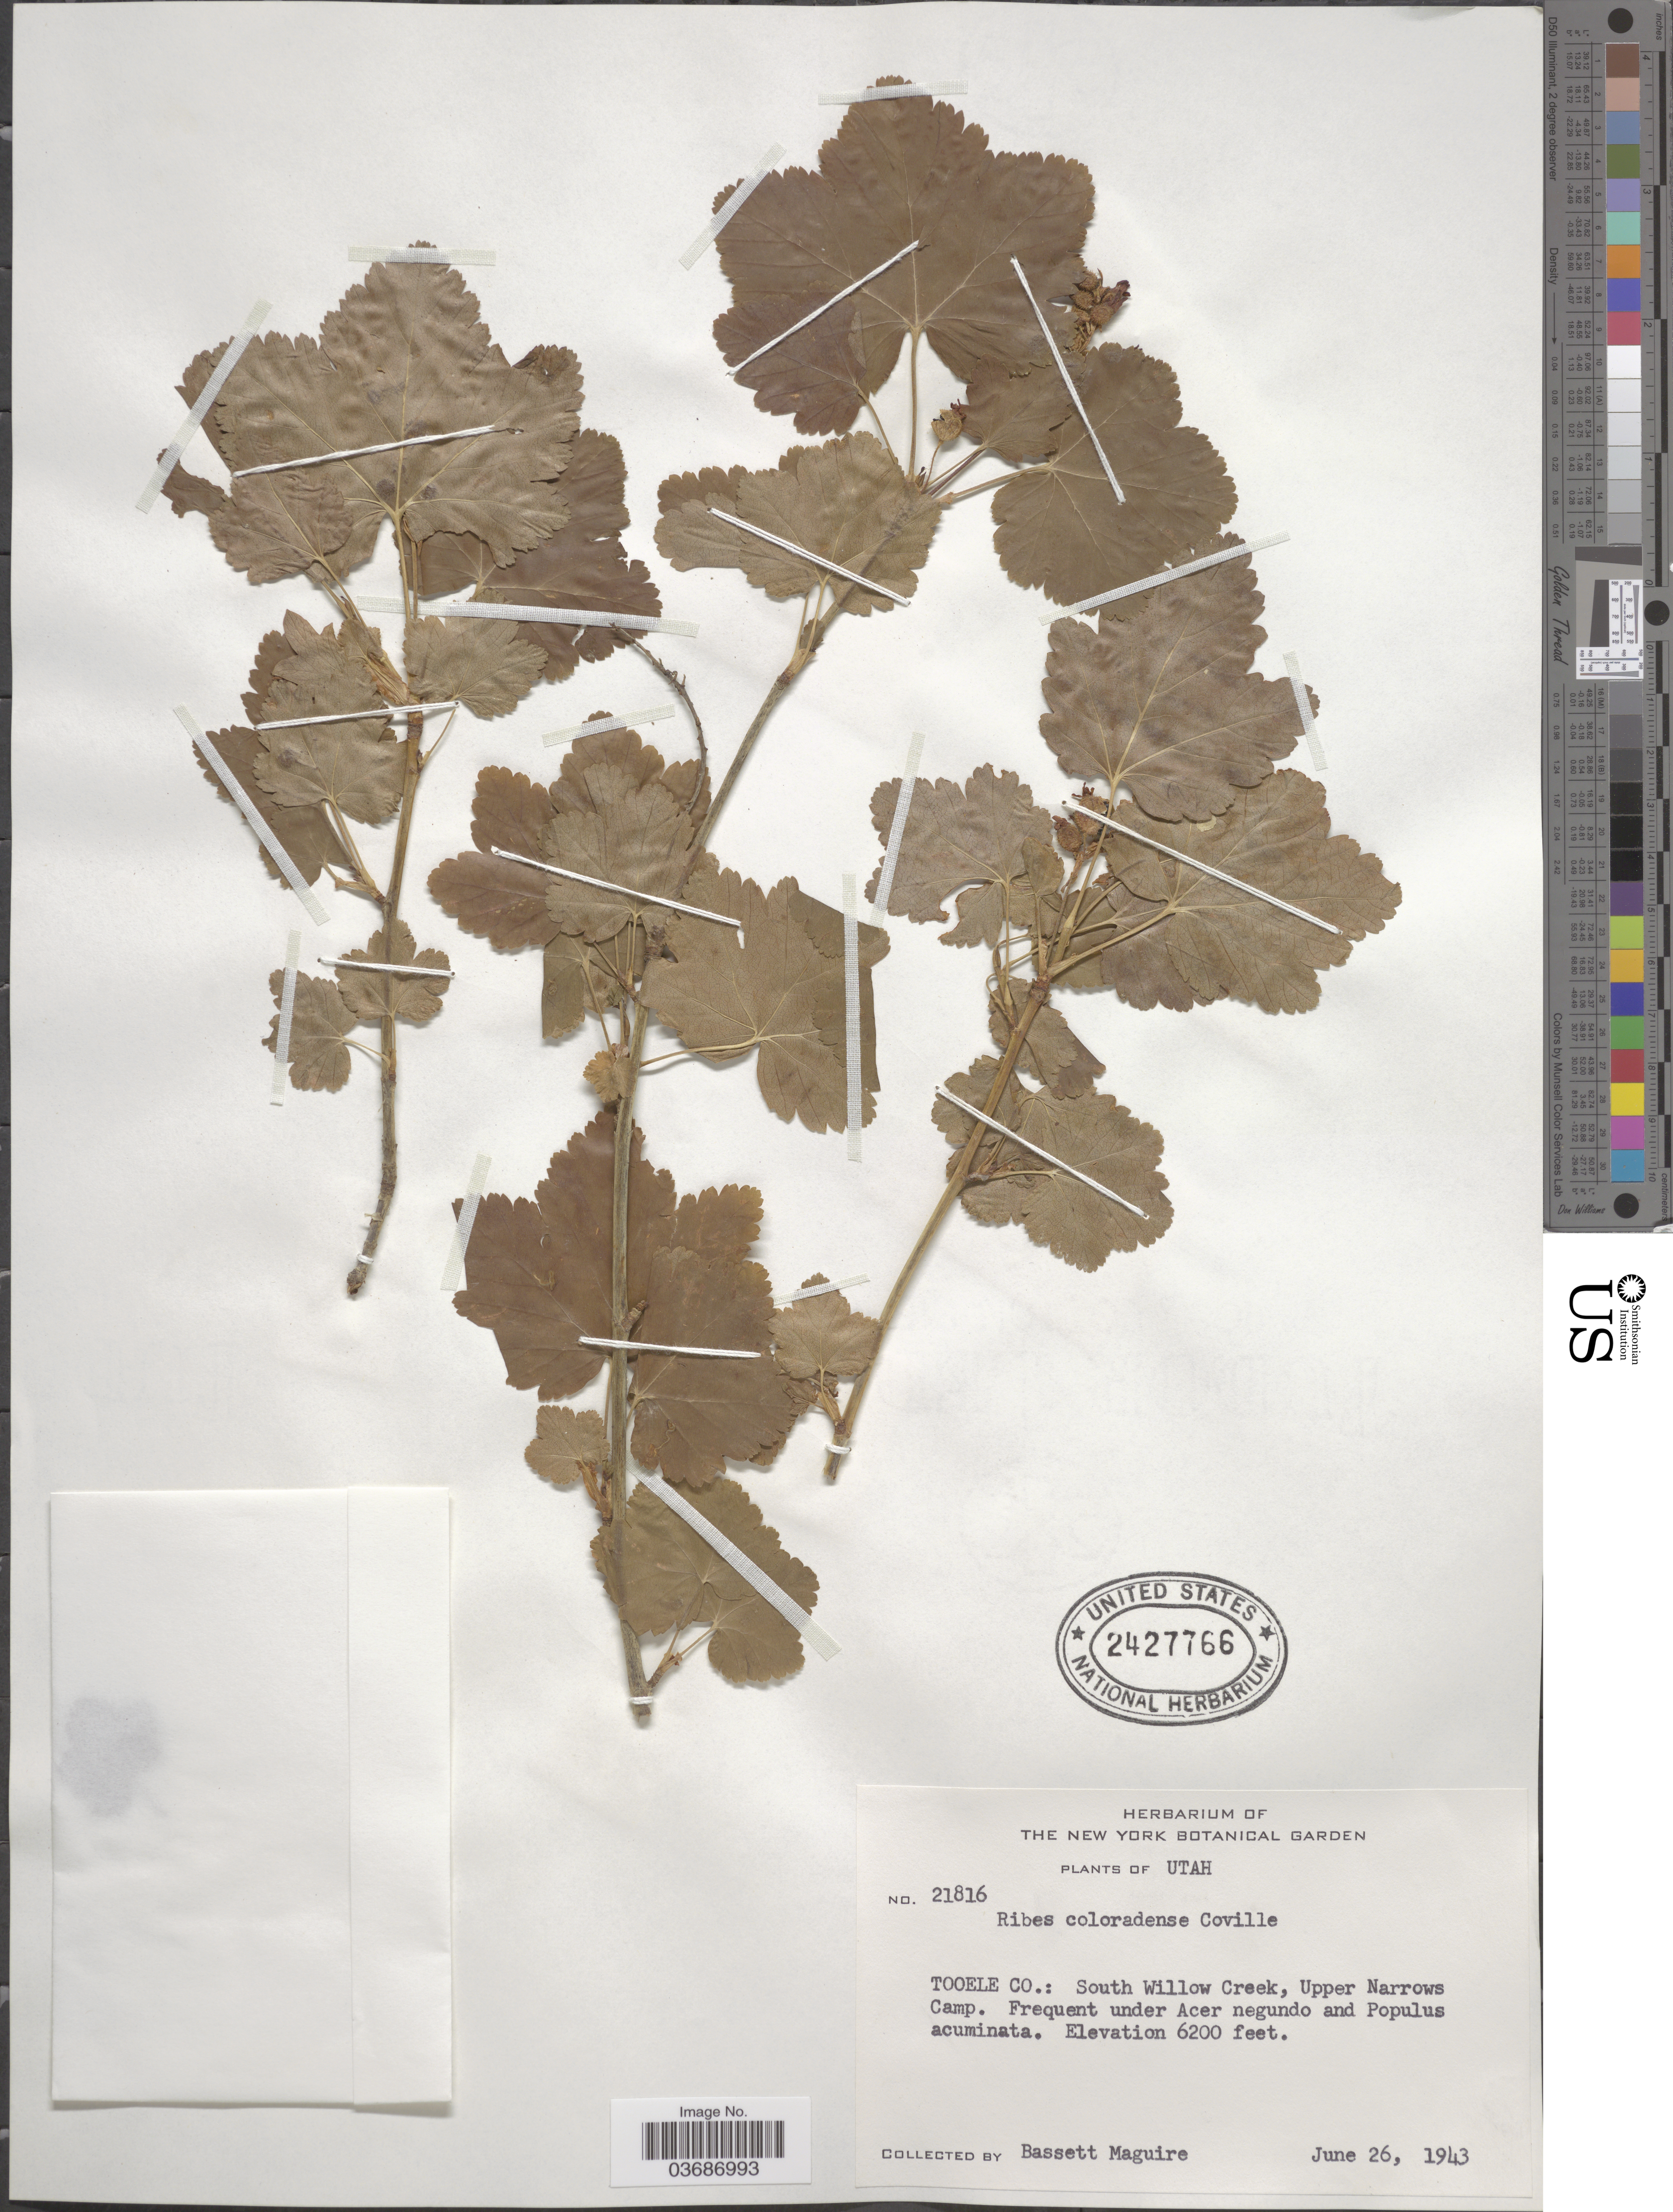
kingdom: Plantae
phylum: Tracheophyta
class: Magnoliopsida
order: Saxifragales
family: Grossulariaceae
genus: Ribes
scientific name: Ribes coloradense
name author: Coville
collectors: B. Maguire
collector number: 21816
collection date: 1943-06-26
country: United States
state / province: Utah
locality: Tooele Co.: South Willow Creek, Upper Narrows Camp.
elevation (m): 1890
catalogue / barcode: US 2427766